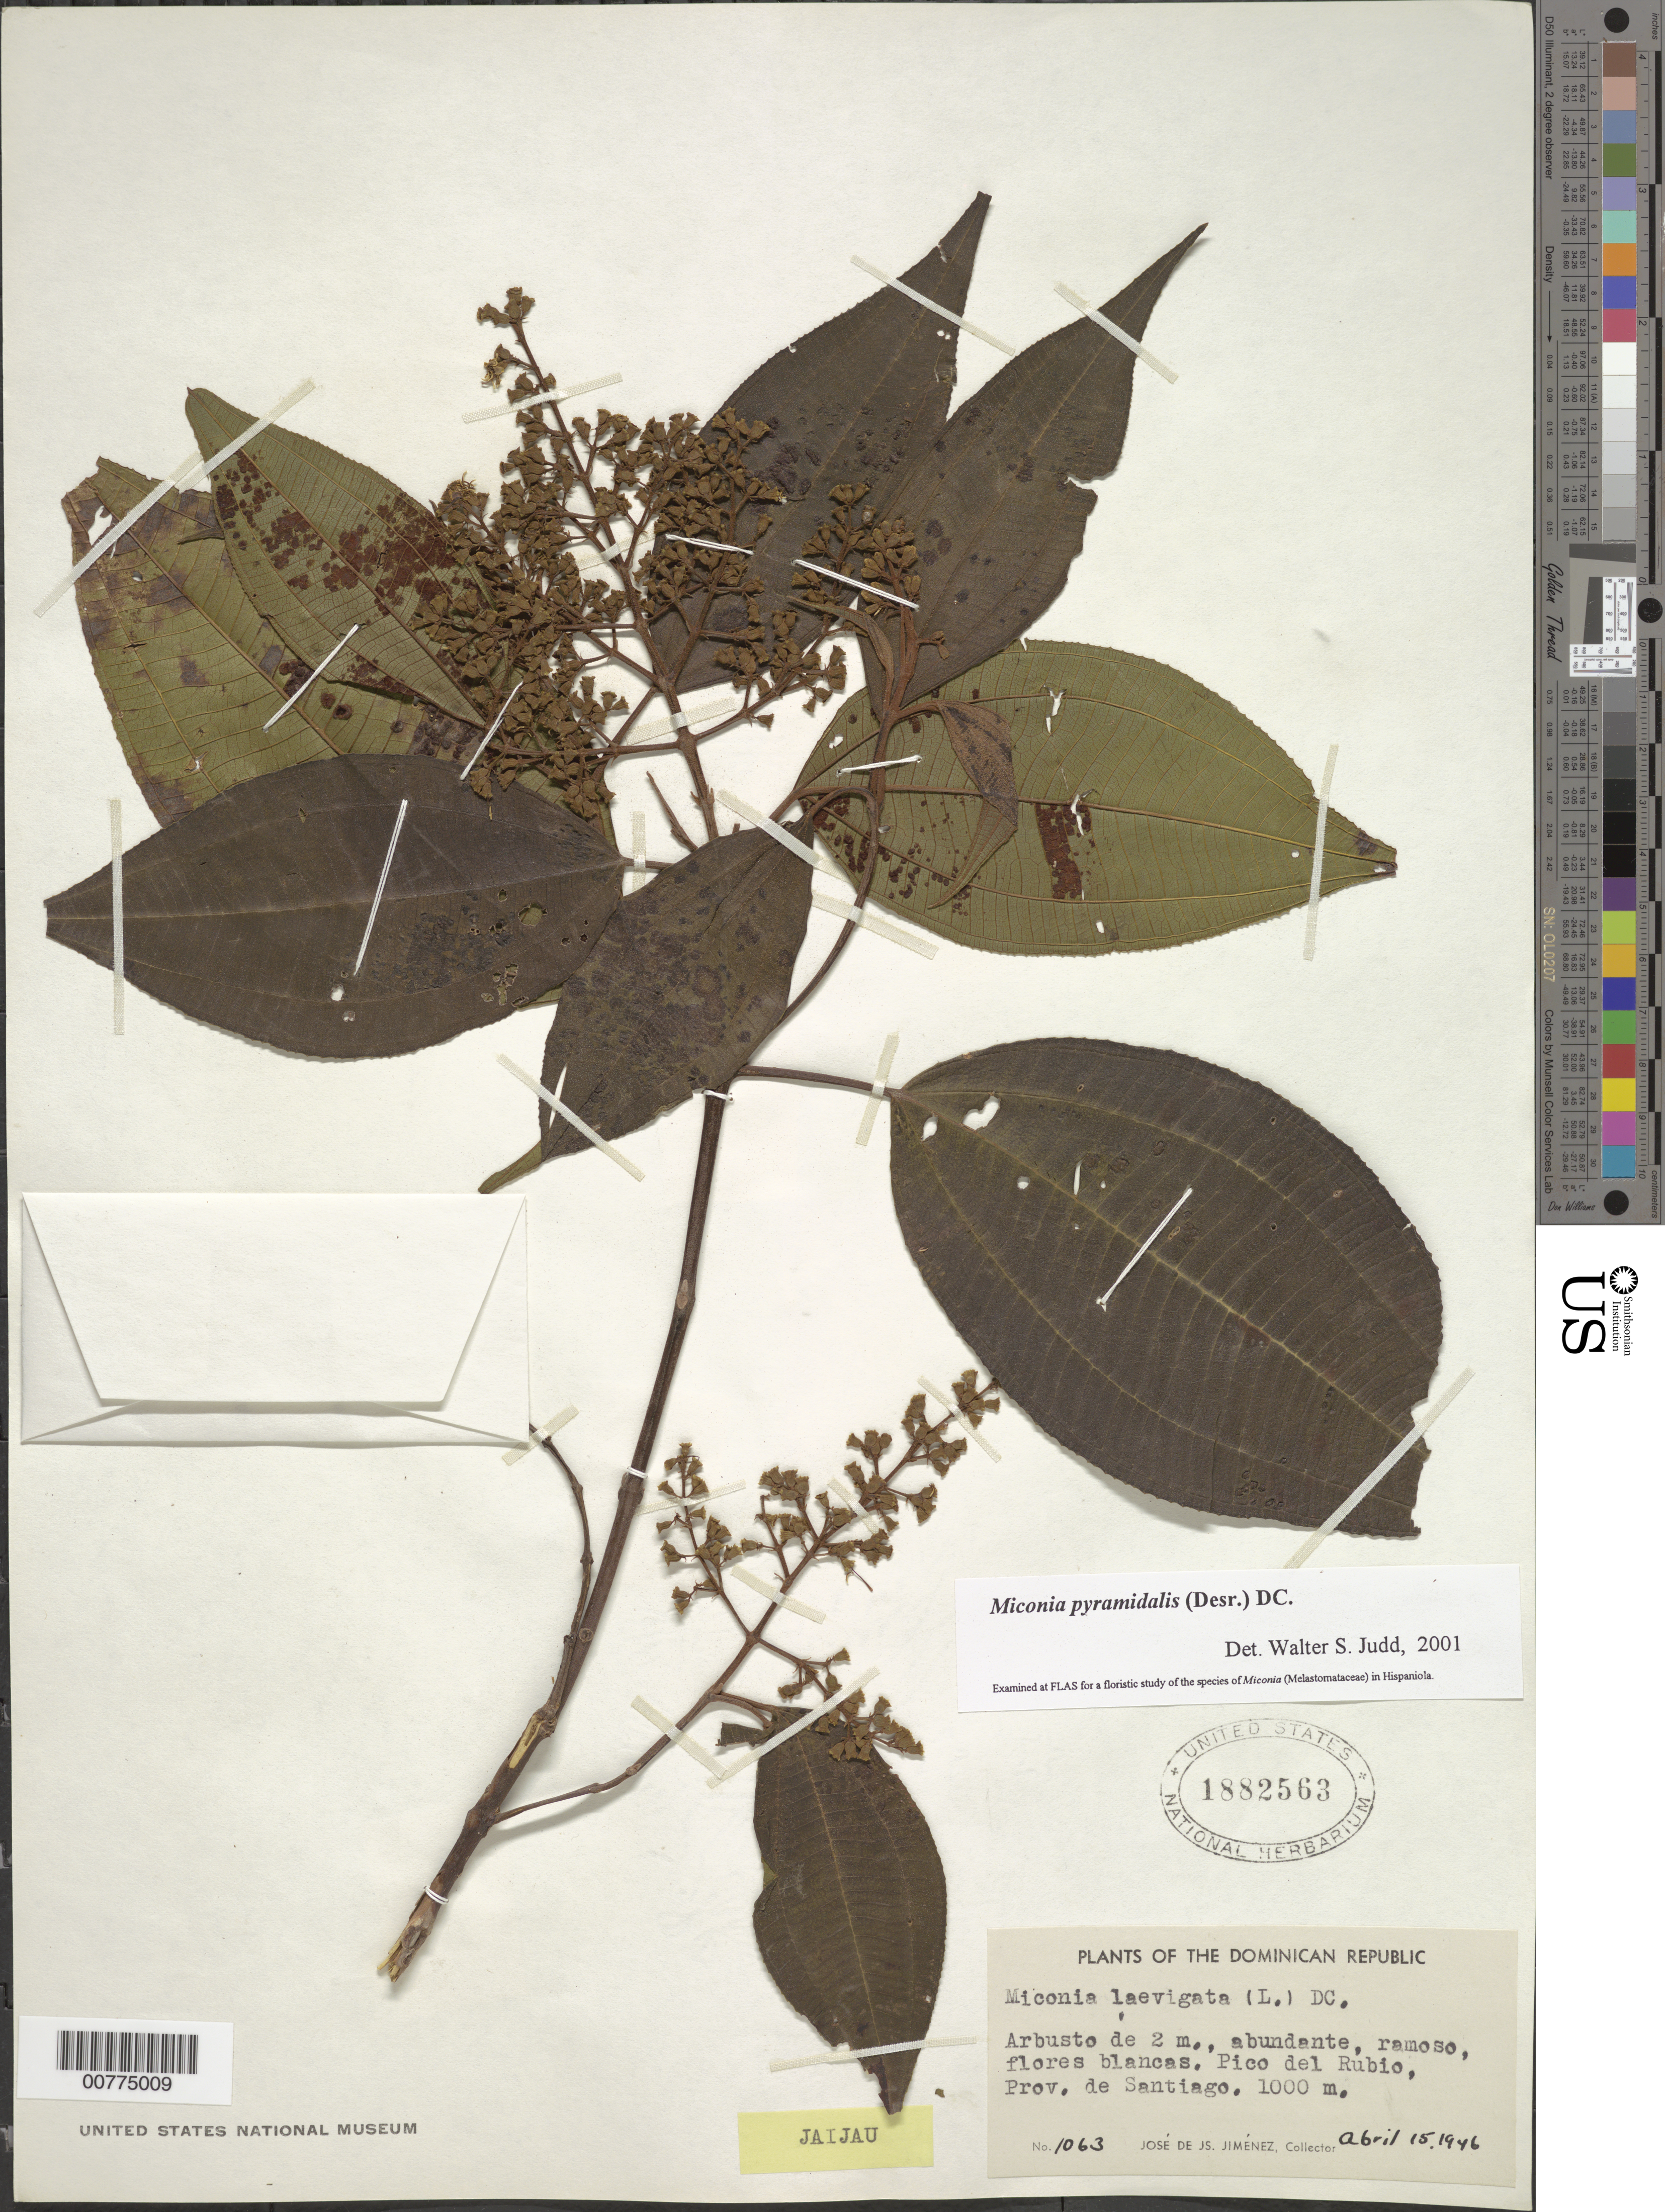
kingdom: Plantae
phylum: Tracheophyta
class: Magnoliopsida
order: Myrtales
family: Melastomataceae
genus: Miconia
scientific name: Miconia pyramidalis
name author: (Desr.) DC.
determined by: Judd, Walter S.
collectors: J. J. Jiménez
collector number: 1063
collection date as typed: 15 Apr 1946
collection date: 1946-04-15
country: Dominican Republic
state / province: Santiago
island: Hispaniola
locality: Pico del Rubio.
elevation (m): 1000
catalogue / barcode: US 1882563